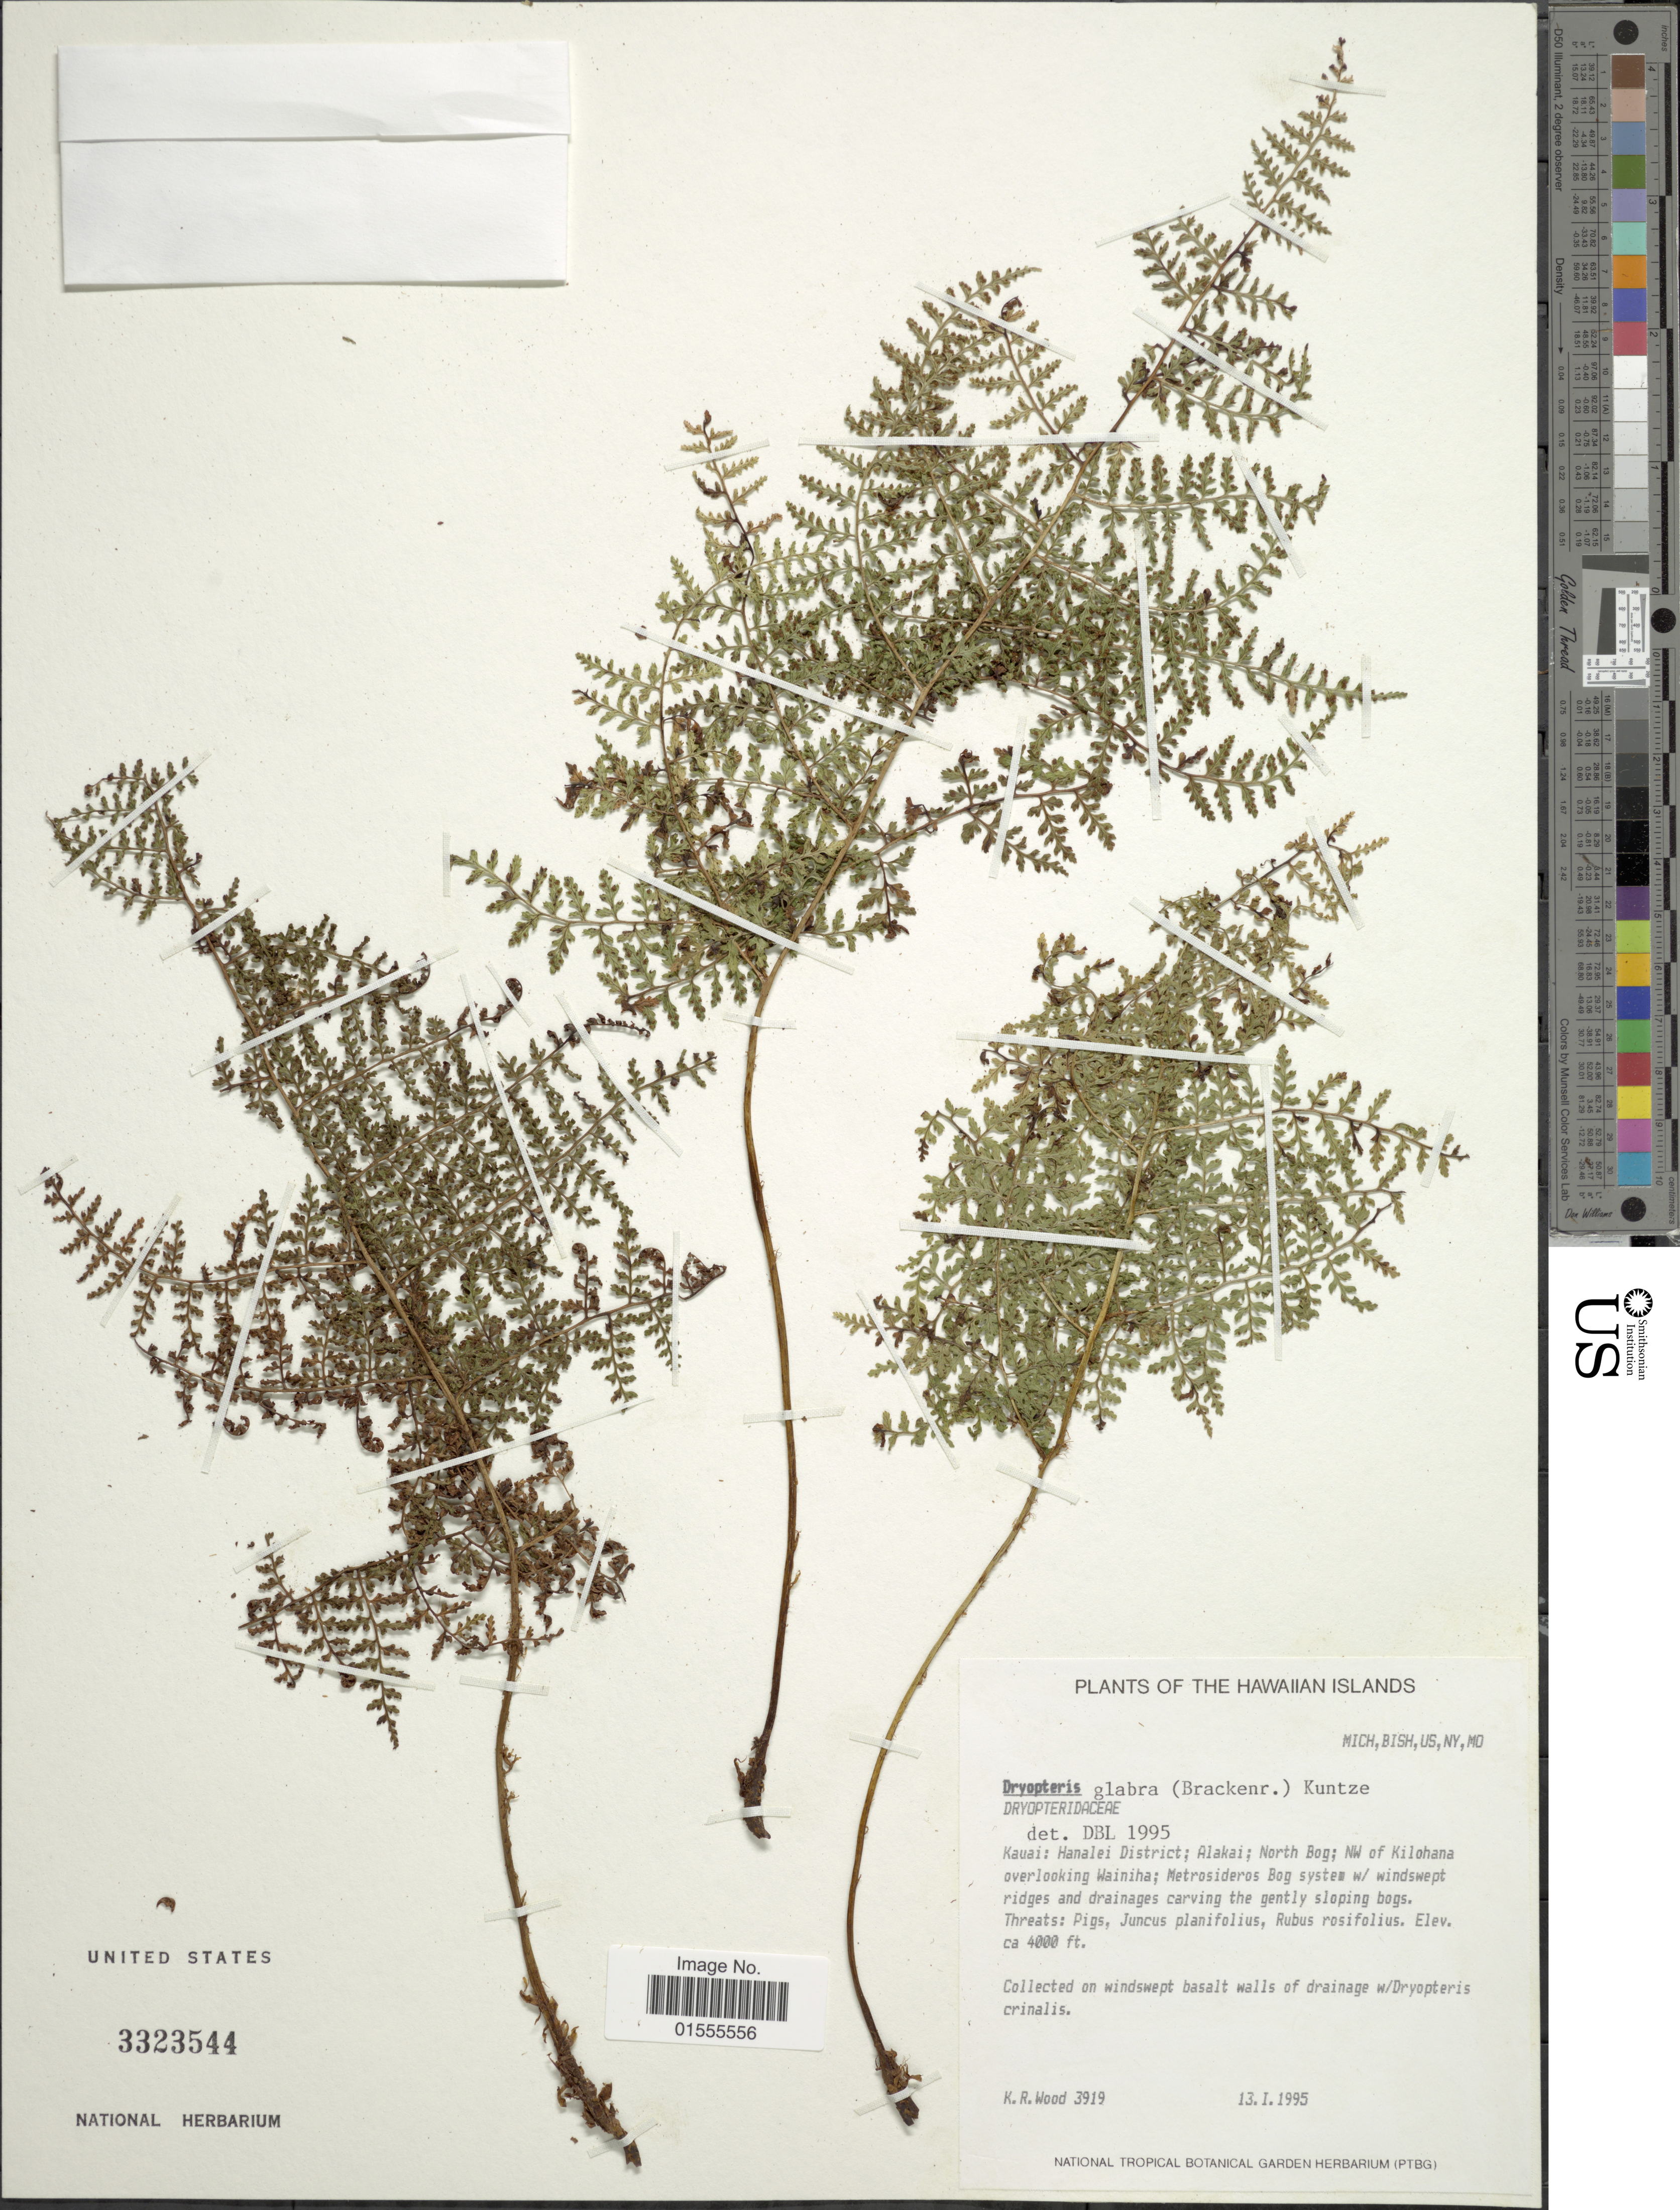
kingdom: Plantae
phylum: Tracheophyta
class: Polypodiopsida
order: Polypodiales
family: Dryopteridaceae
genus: Dryopteris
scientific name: Dryopteris glabra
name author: (Brack.) Kuntze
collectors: K. R. Wood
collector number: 3919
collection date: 1995-01-13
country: United States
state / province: Hawaii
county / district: Kauai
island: Kaua'i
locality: Hanalei District; Alakai; North Bog; NW of Kilohana overlooking Wainiha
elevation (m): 1219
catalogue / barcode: US 3323544